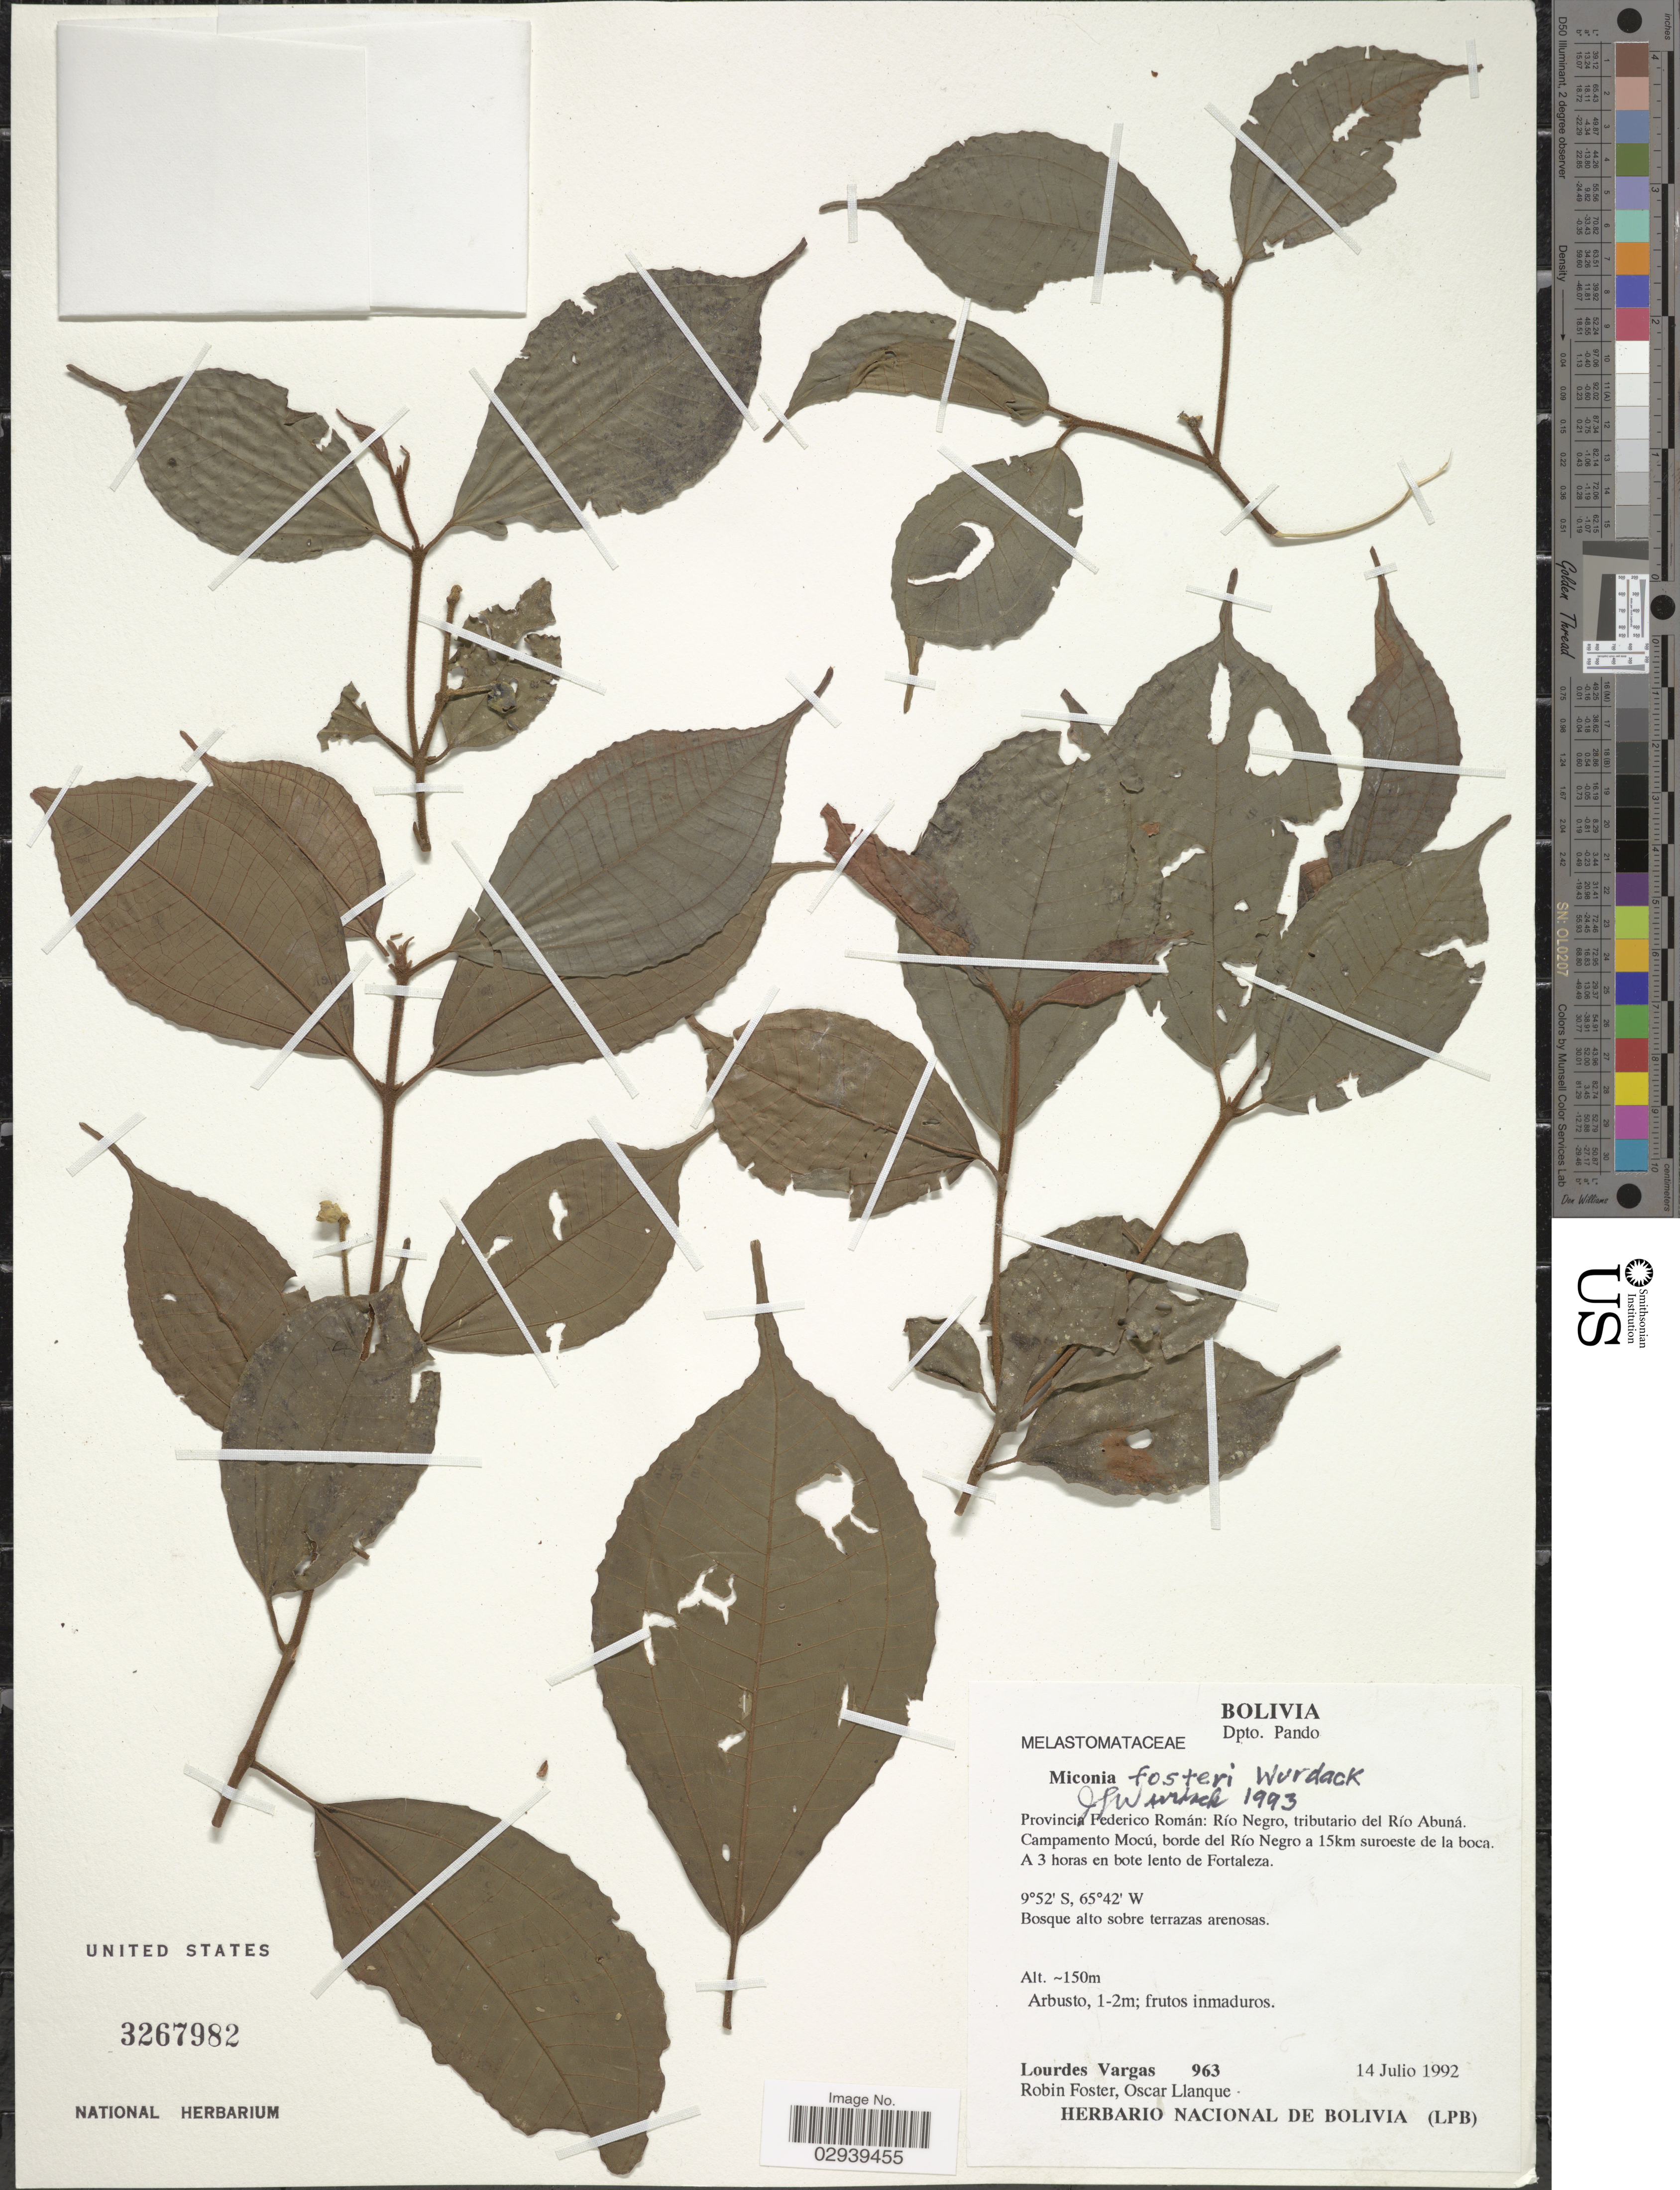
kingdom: Plantae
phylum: Tracheophyta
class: Magnoliopsida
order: Myrtales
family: Melastomataceae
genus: Miconia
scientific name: Miconia fosteri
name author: Wurdack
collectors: L. Vargas, R. B. Foster & O. Llanque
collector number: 963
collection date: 1992-07-14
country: Bolivia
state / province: Pando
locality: Dpto. Pando, Provincia Federico Román: Río Negro, tributario del Río Abuná. Campamento Mocú, borde del Río Negro a 15km suroeste de la boca. A 3 horas en bote lento de Fortaleza.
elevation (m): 150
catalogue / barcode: US 3267982